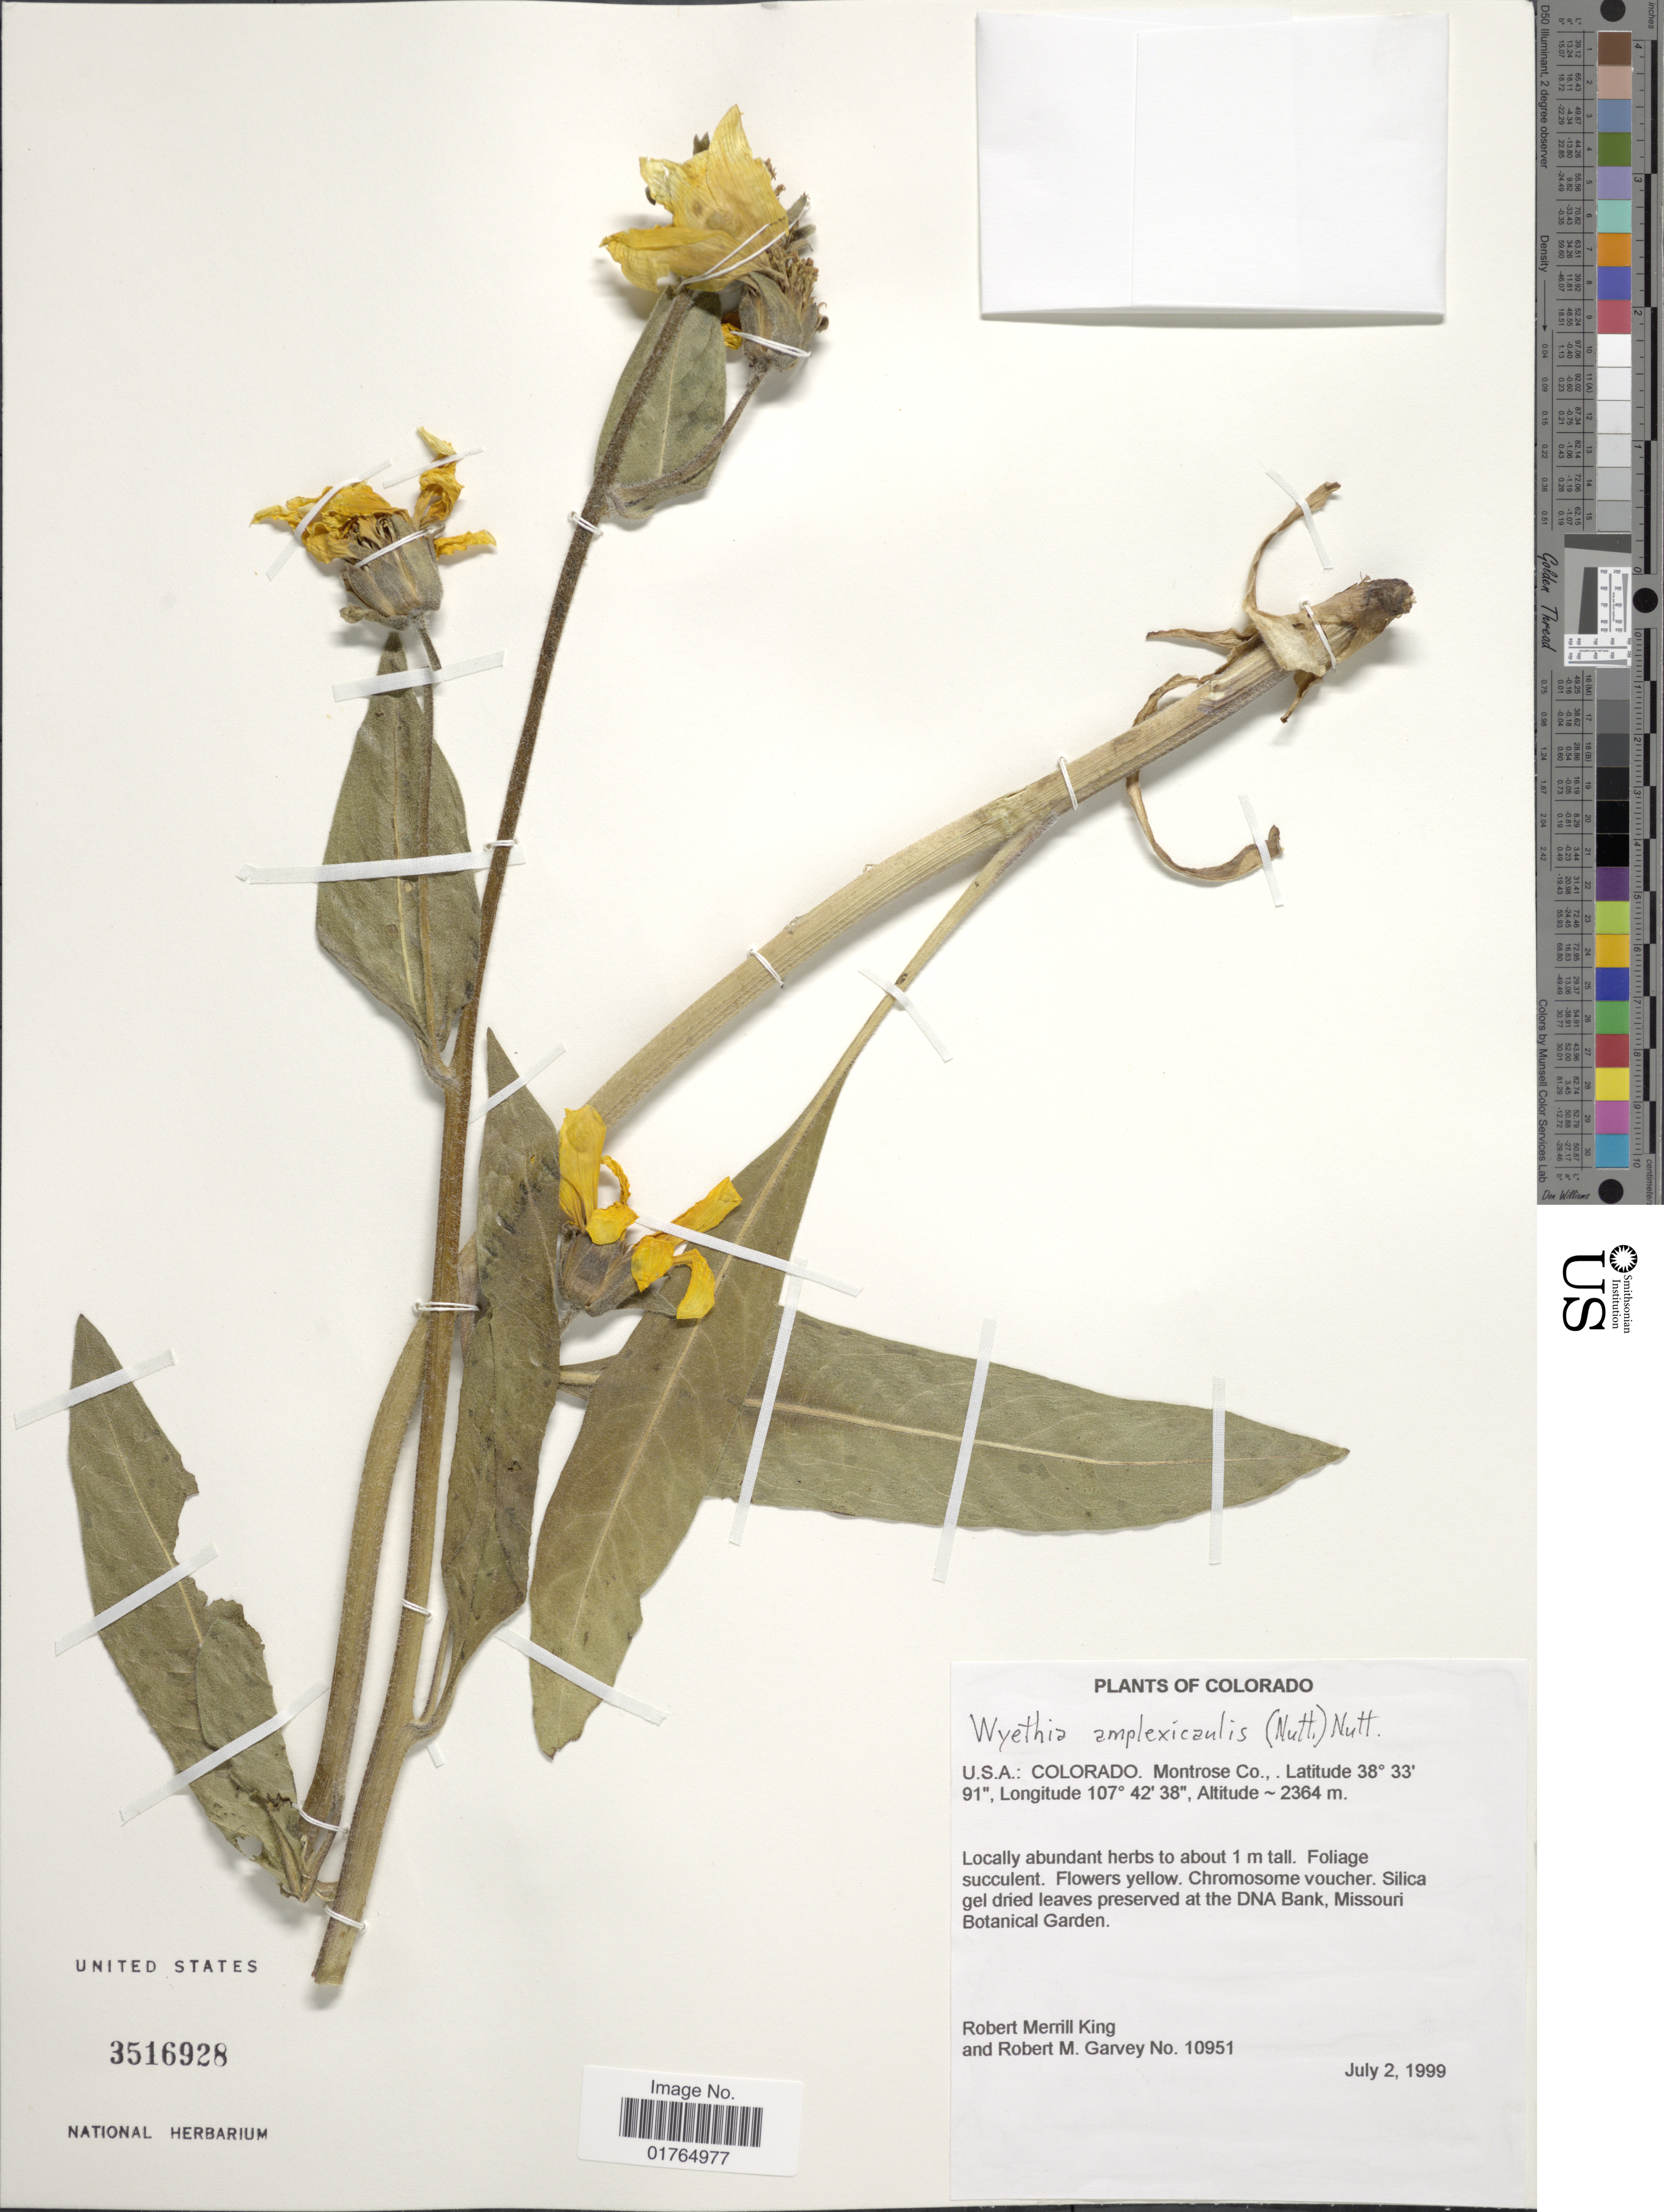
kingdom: Plantae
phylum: Tracheophyta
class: Magnoliopsida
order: Asterales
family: Asteraceae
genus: Wyethia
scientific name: Wyethia amplexicaulis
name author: Nutt.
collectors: R. M. King & R. Garvey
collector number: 10951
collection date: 1999-07-02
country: United States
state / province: Colorado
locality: U.S.A., Montrose Co.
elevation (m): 2364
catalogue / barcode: US 3516928